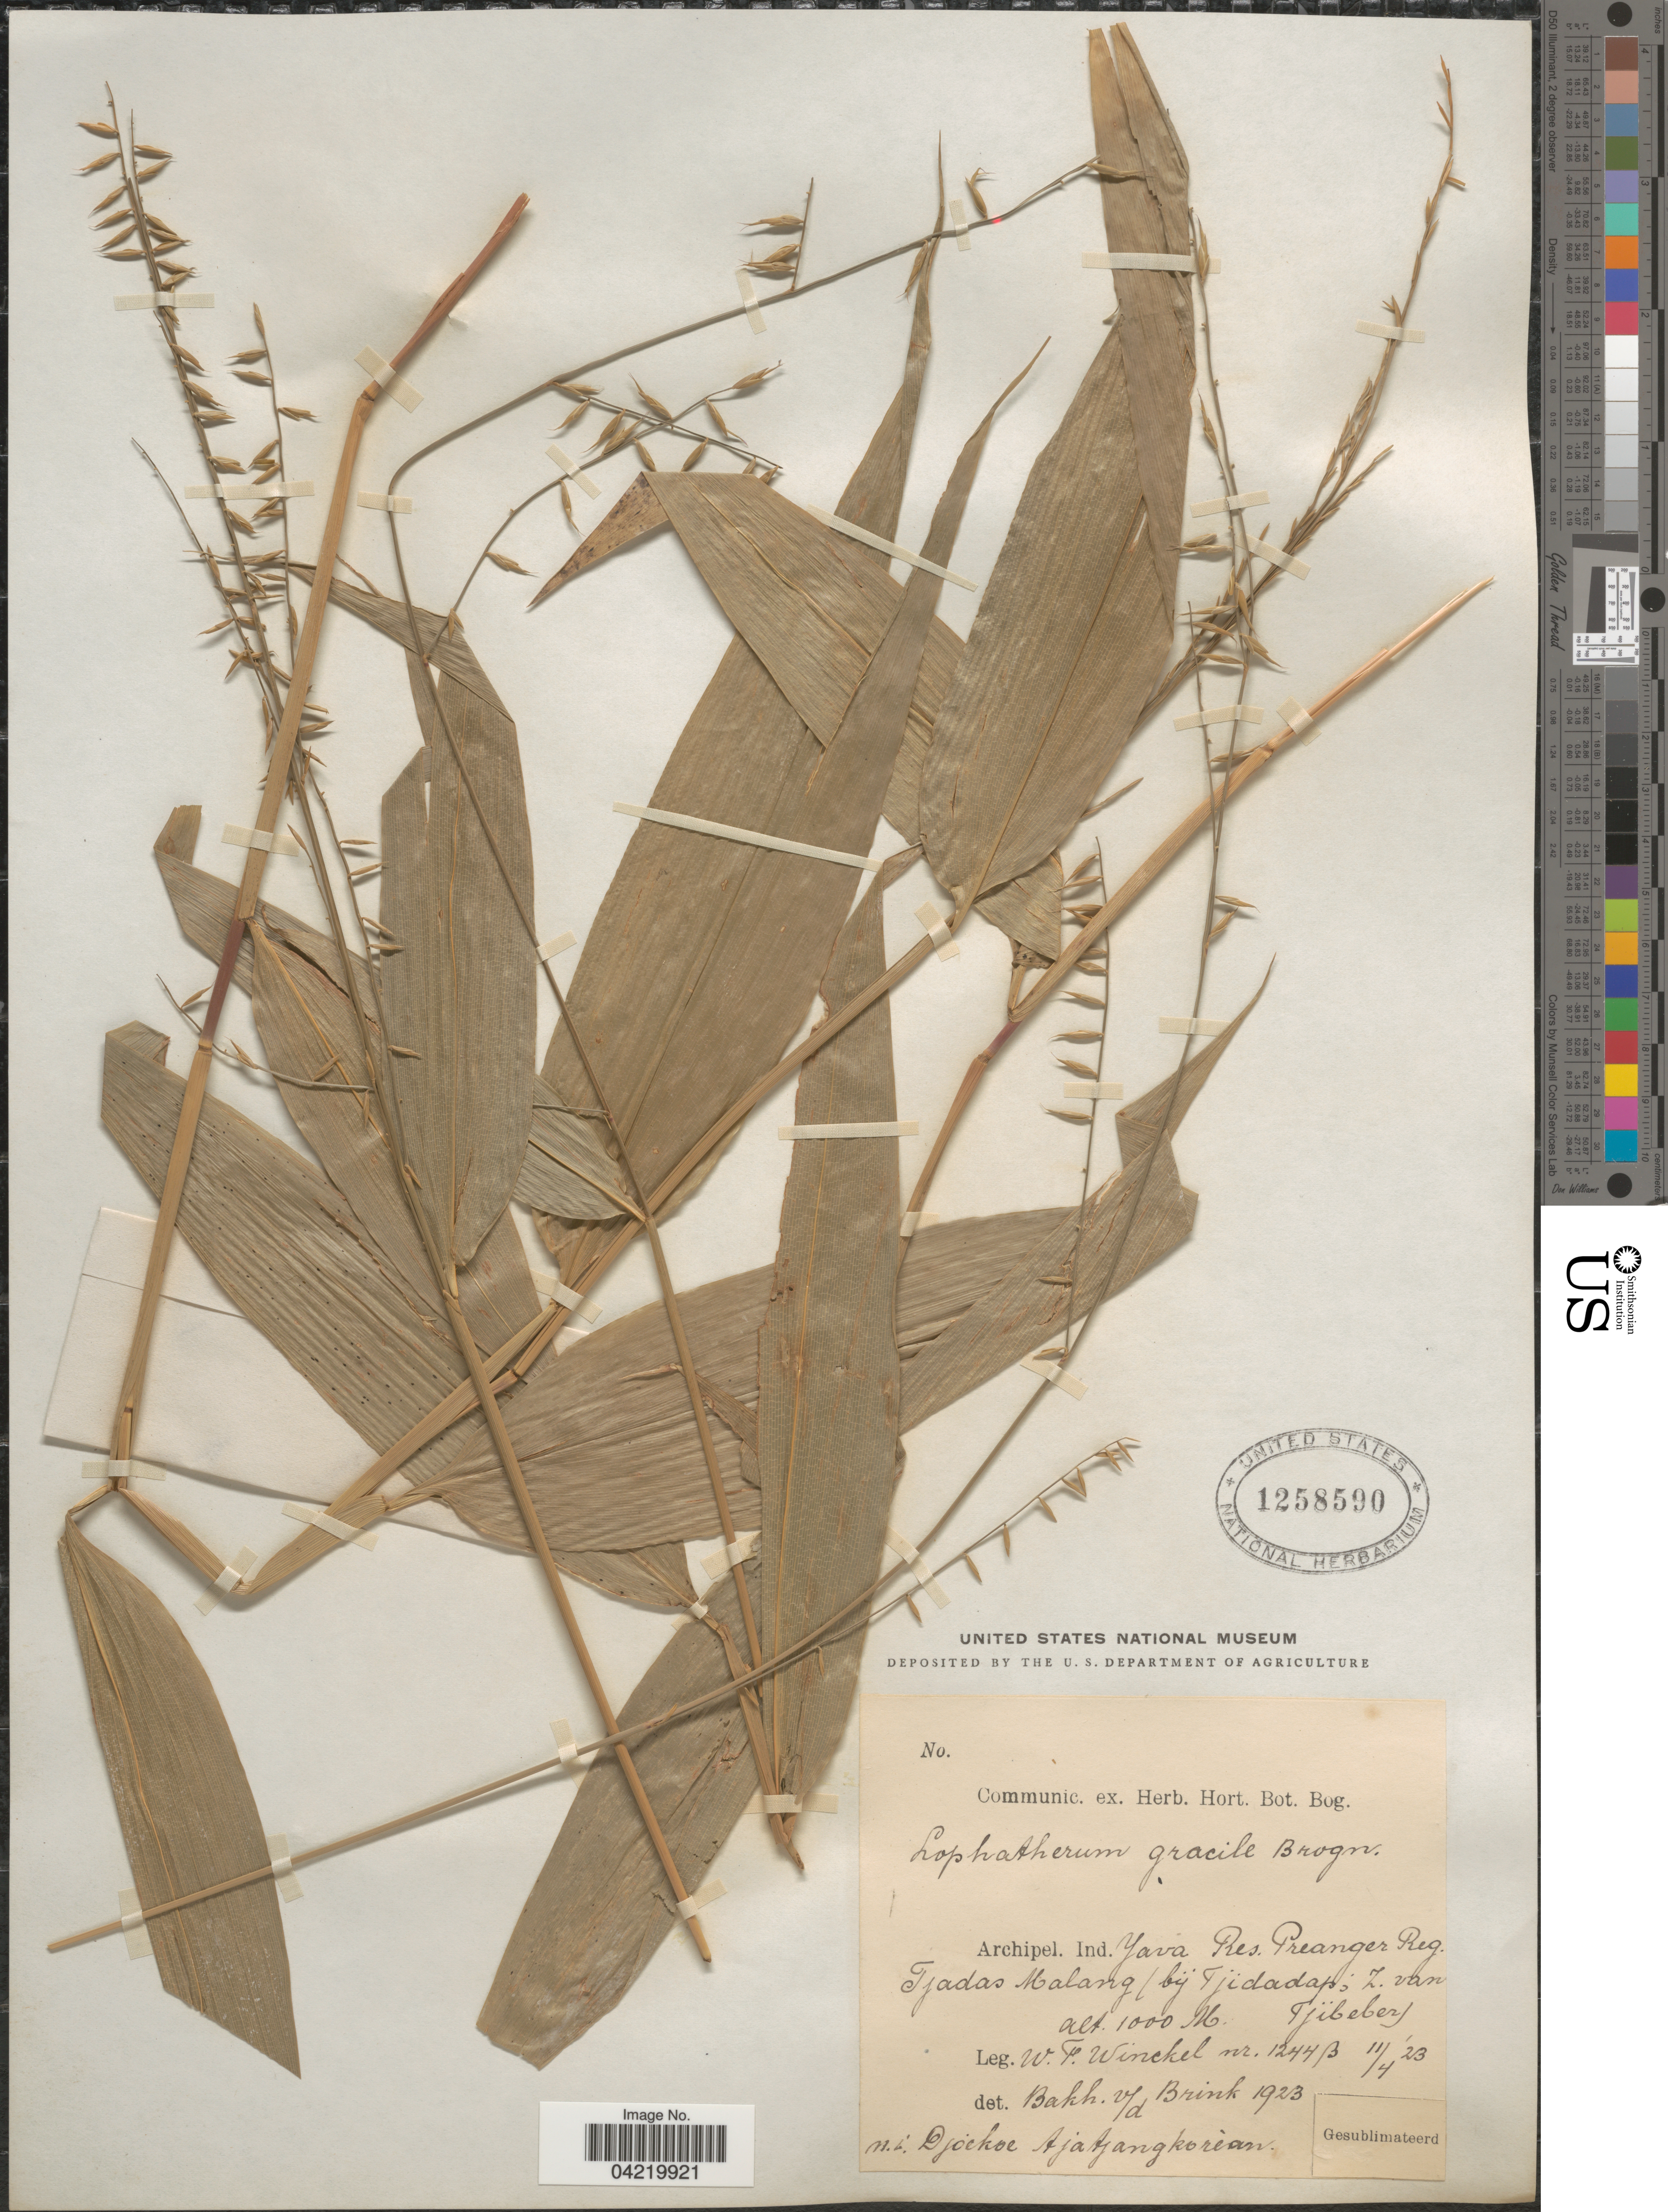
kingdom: Plantae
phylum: Tracheophyta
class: Liliopsida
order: Poales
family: Poaceae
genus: Lophatherum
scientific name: Lophatherum gracile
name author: Brongn.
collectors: W. Winckel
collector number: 1244B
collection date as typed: Transcribed d/m/y: 11/4/23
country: Indonesia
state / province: Java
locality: Archipel. Ind. Res. Java Preanger Reg. Tjadas Malang (bij Tjidadap; Z. van Tjibeber).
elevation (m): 1000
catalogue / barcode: US 1258590